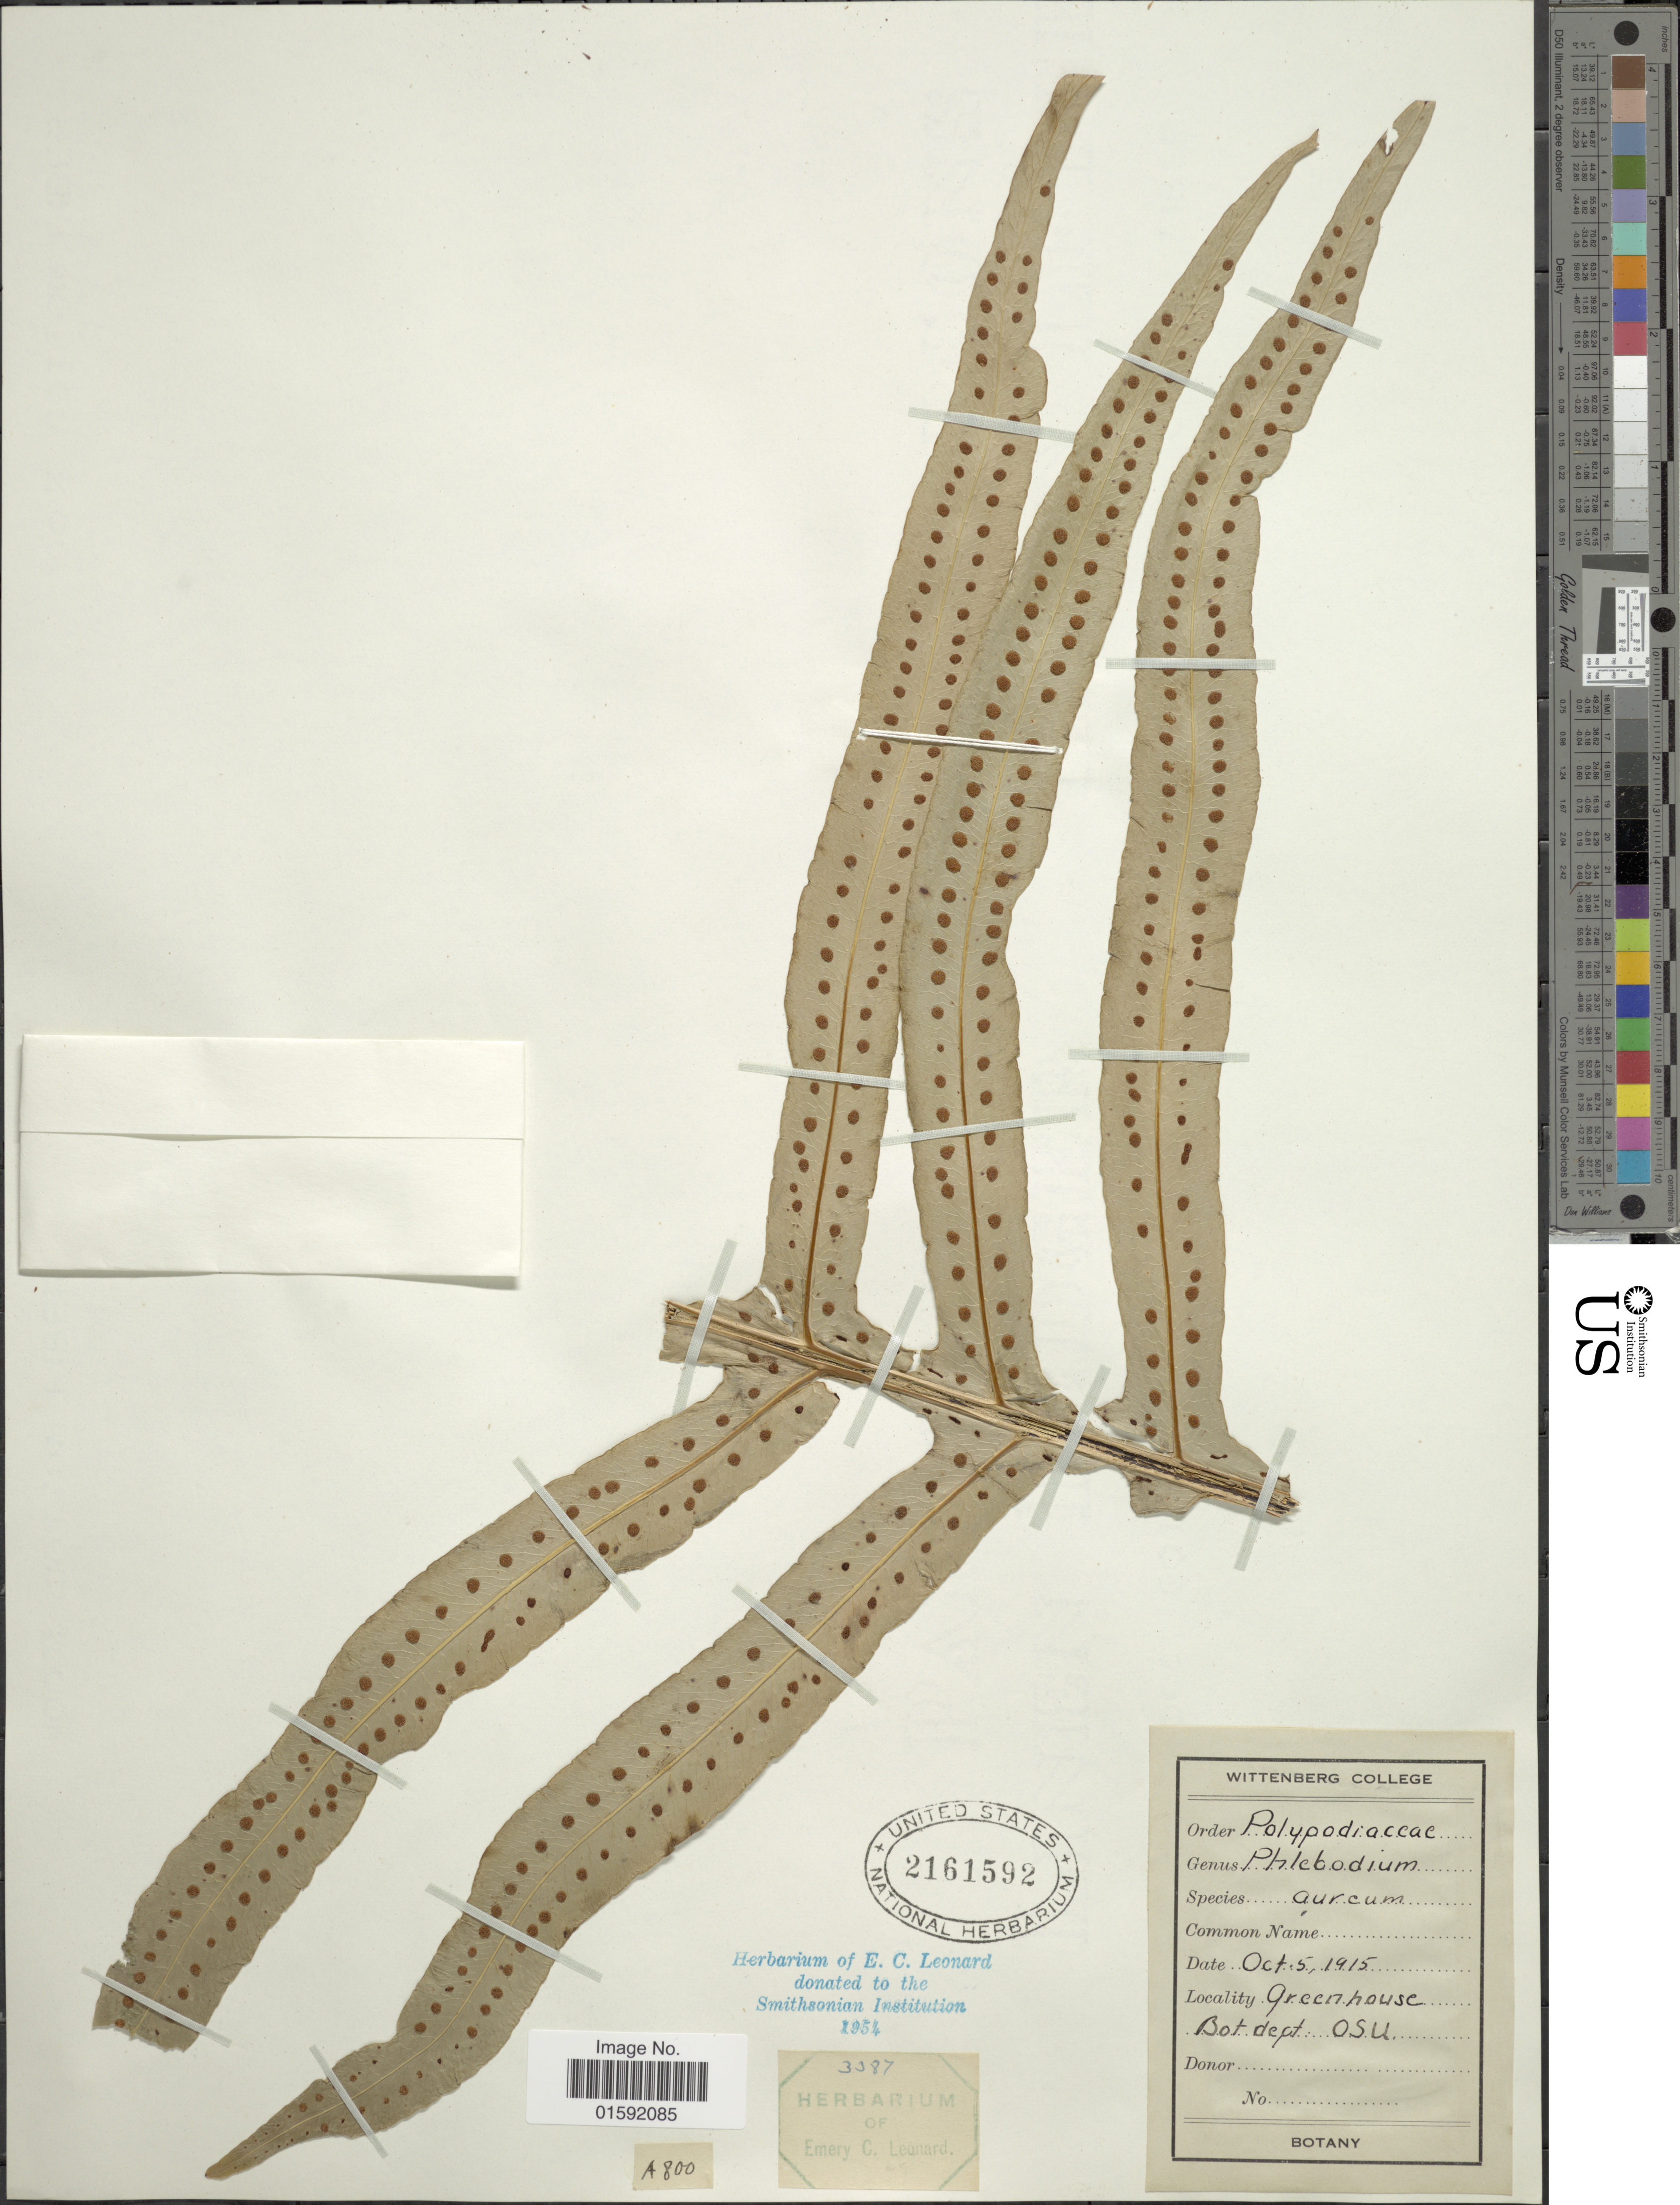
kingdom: Plantae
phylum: Tracheophyta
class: Polypodiopsida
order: Polypodiales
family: Polypodiaceae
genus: Phlebodium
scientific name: Phlebodium aureum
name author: (L.) J. Sm.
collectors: Wittenberg University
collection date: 1915-10-05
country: United States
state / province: Ohio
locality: Greenhouse, Bot.Dept. Osu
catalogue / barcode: US 2161592